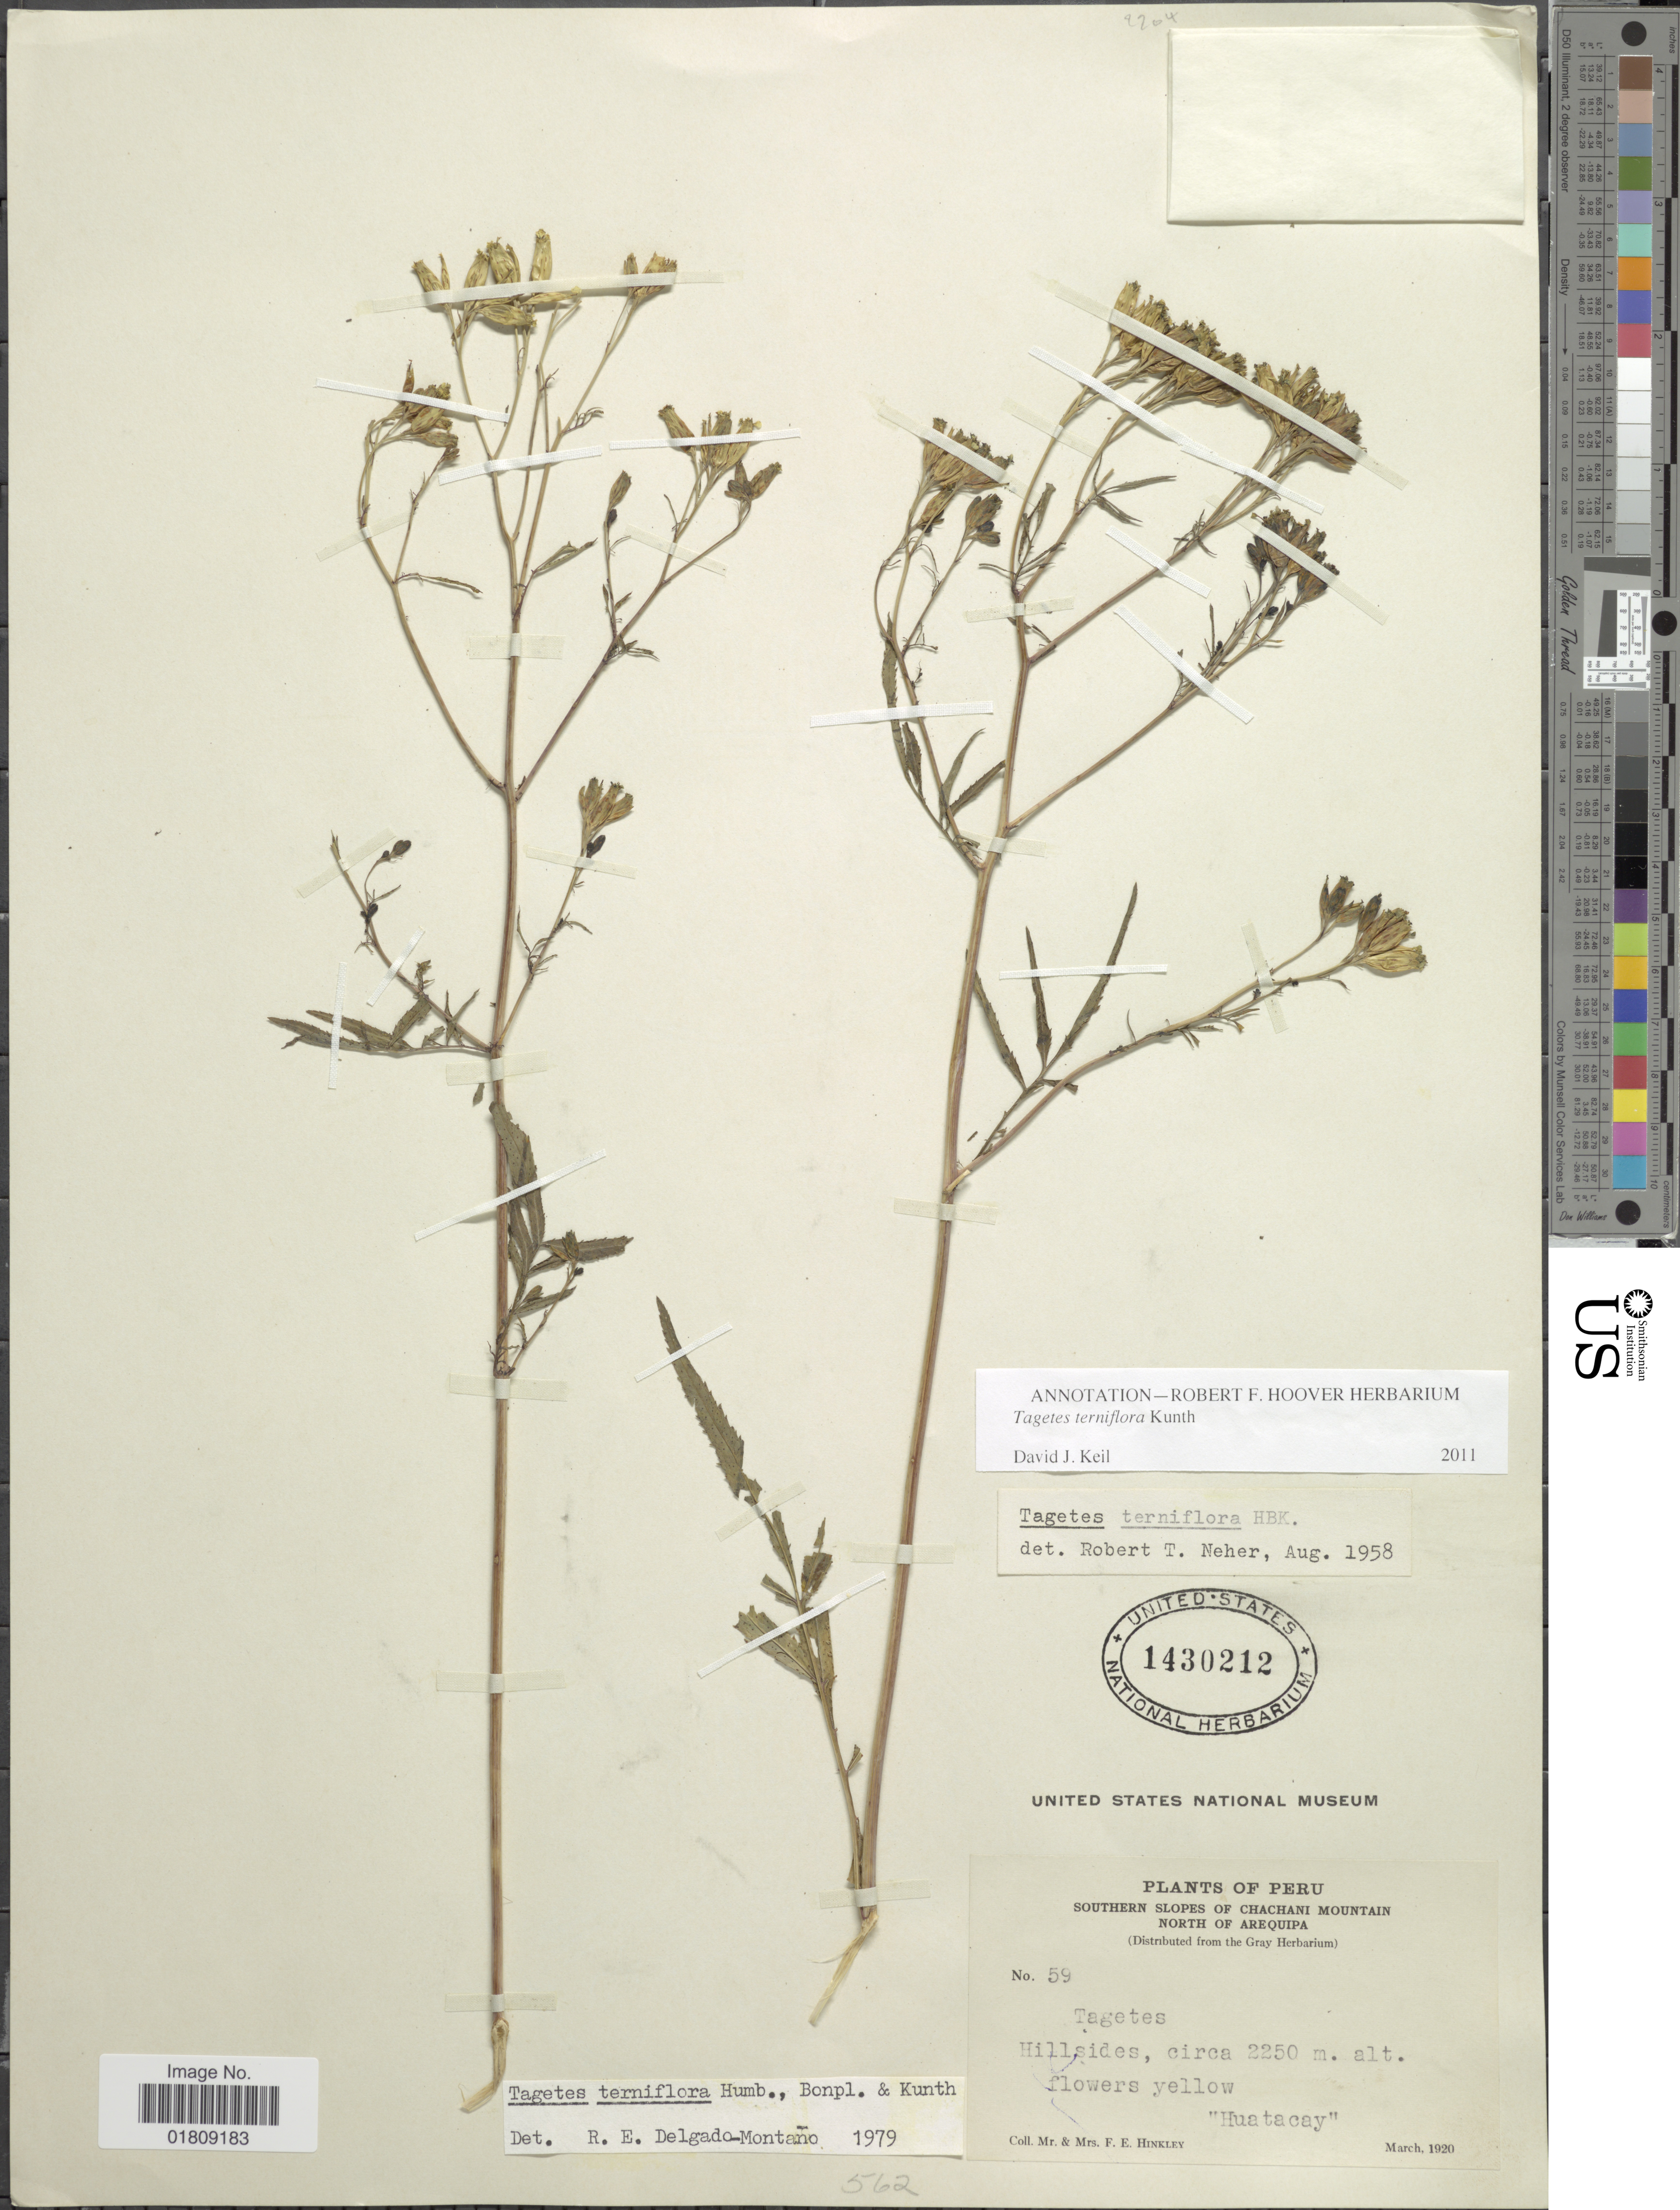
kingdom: Plantae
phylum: Tracheophyta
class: Magnoliopsida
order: Asterales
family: Asteraceae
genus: Tagetes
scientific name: Tagetes terniflora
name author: Kunth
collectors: F. Hinkley & F. Hinkley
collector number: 59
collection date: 1920-03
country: Peru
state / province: Arequipa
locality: Southern slopes of Chachani Mountain, North of Arequipa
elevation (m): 2250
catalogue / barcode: US 1430212